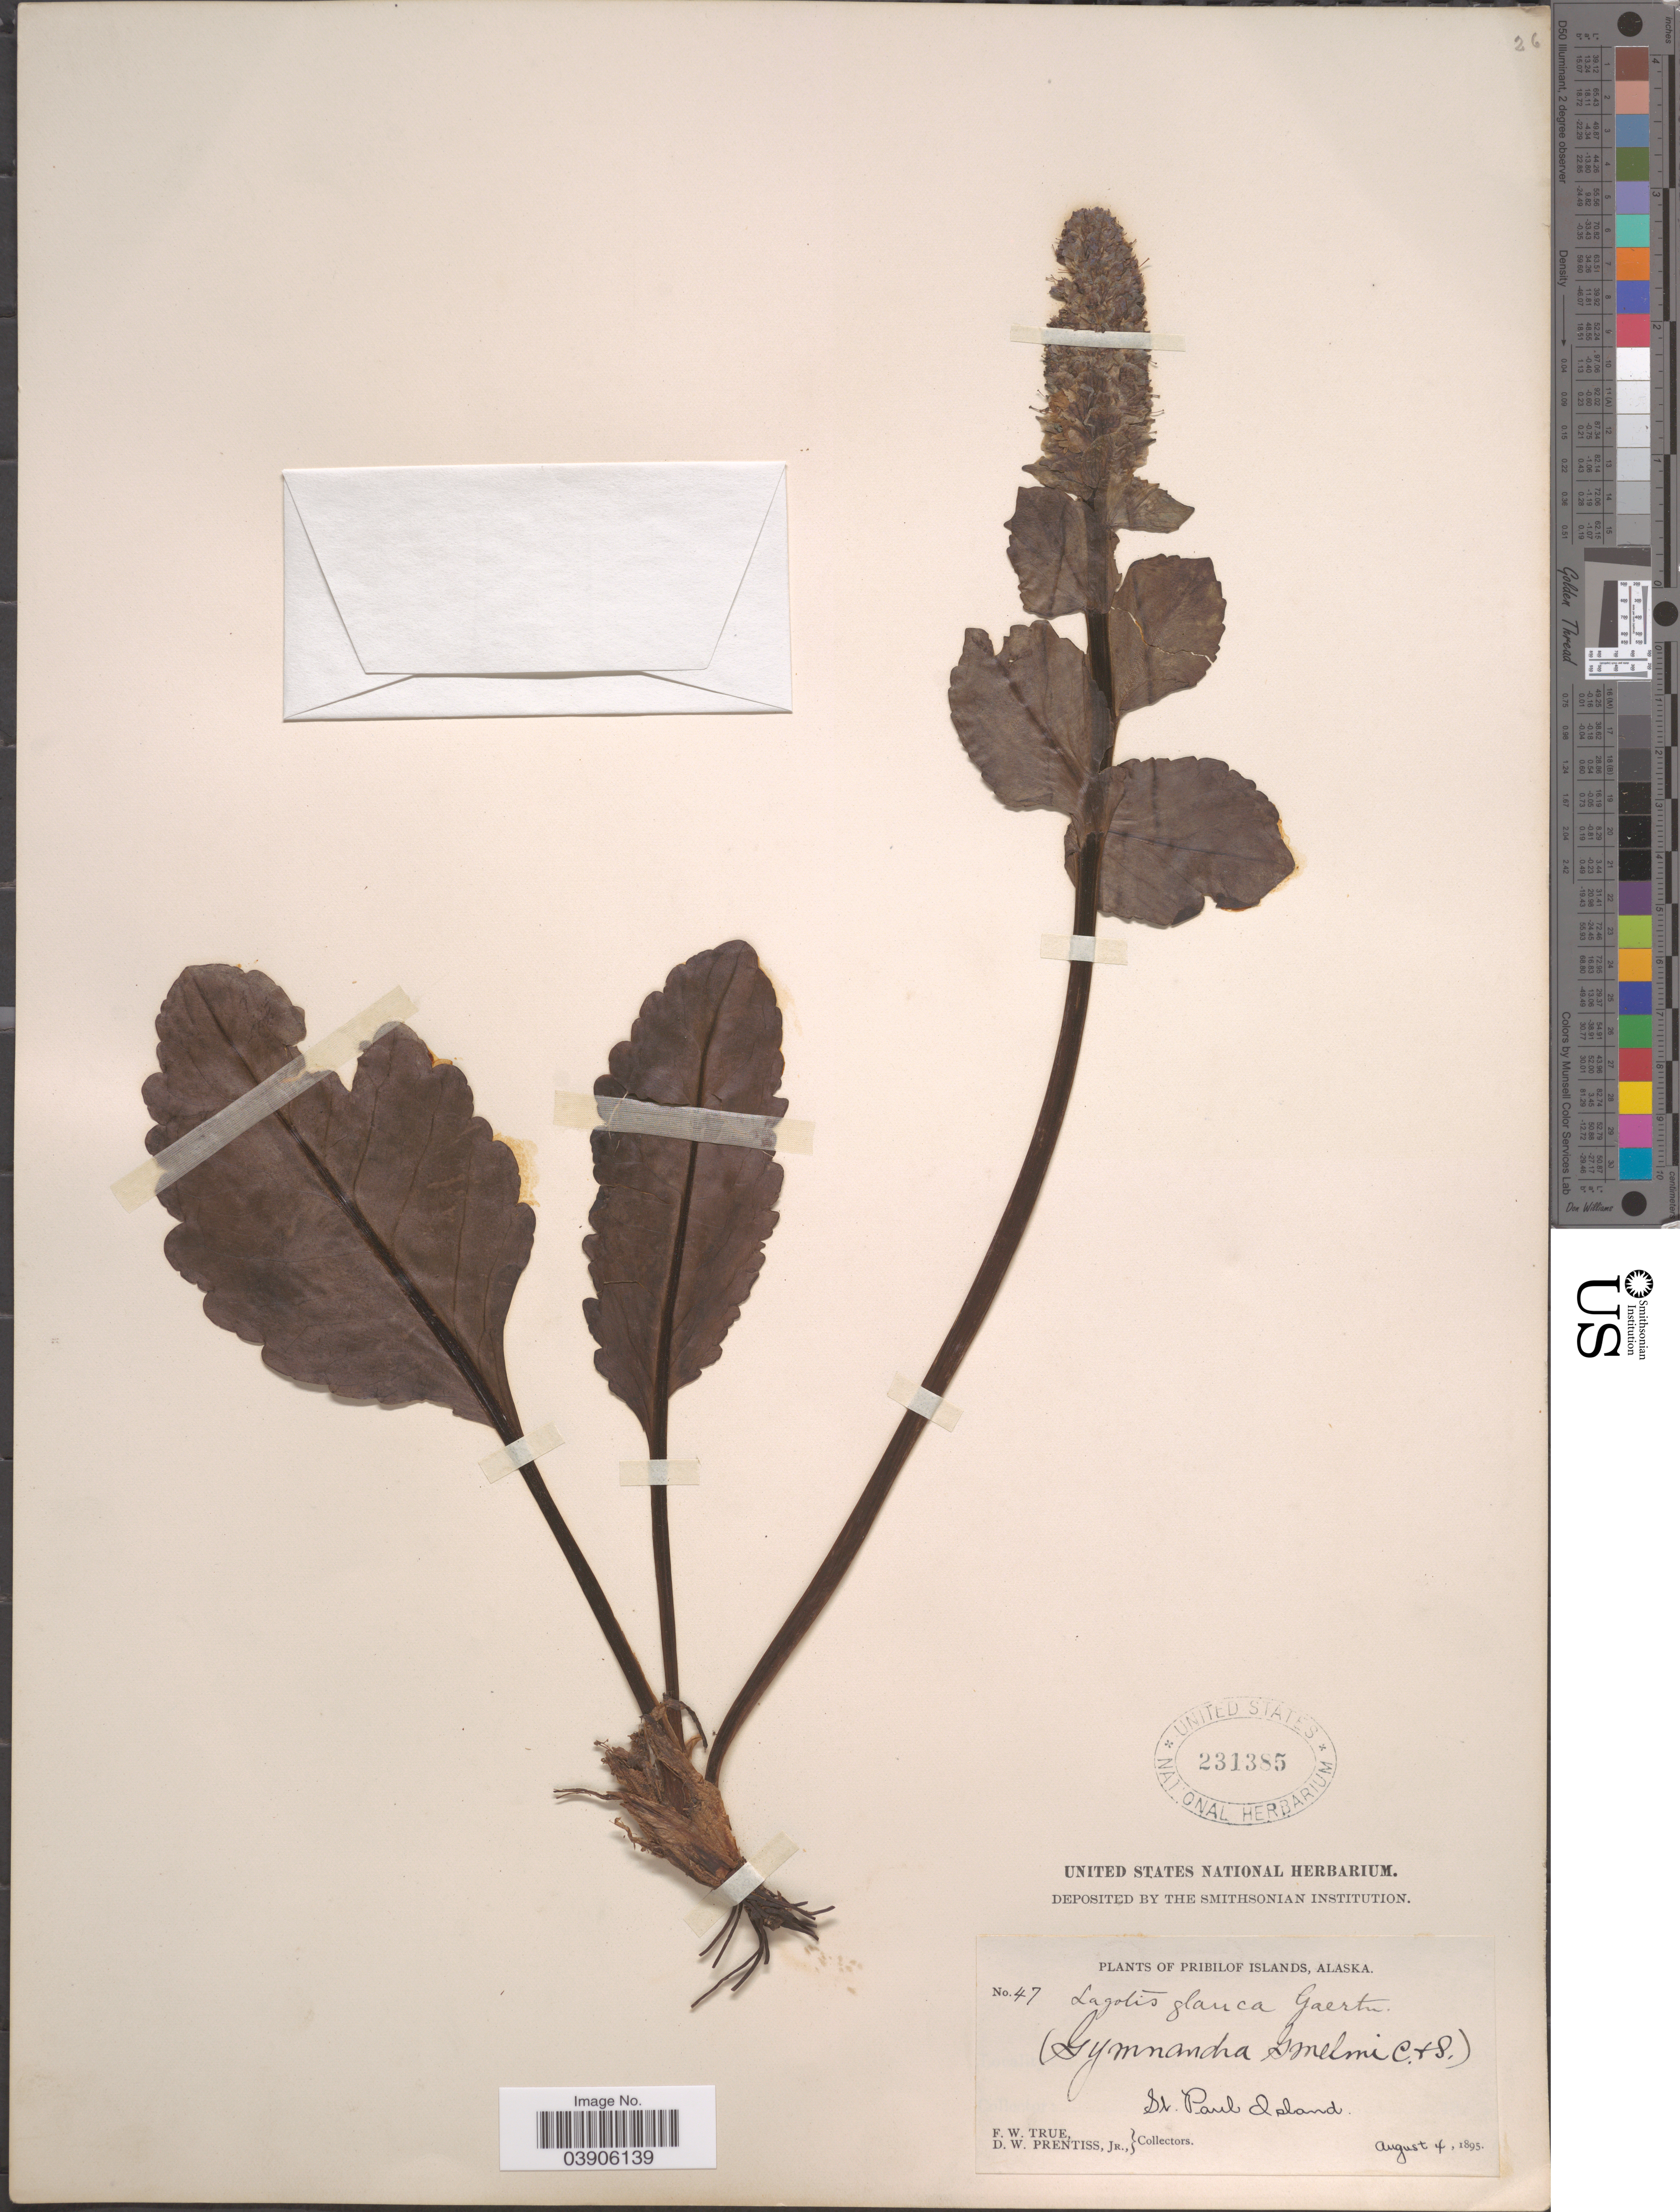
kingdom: Plantae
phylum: Tracheophyta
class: Magnoliopsida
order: Lamiales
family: Plantaginaceae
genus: Lagotis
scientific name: Lagotis glauca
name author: Gaertn.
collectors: F. True & D. Prentiss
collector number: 47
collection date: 1895-08-04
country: United States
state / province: Alaska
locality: Pribilof Islands. St. Paul Island.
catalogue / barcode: US 231385